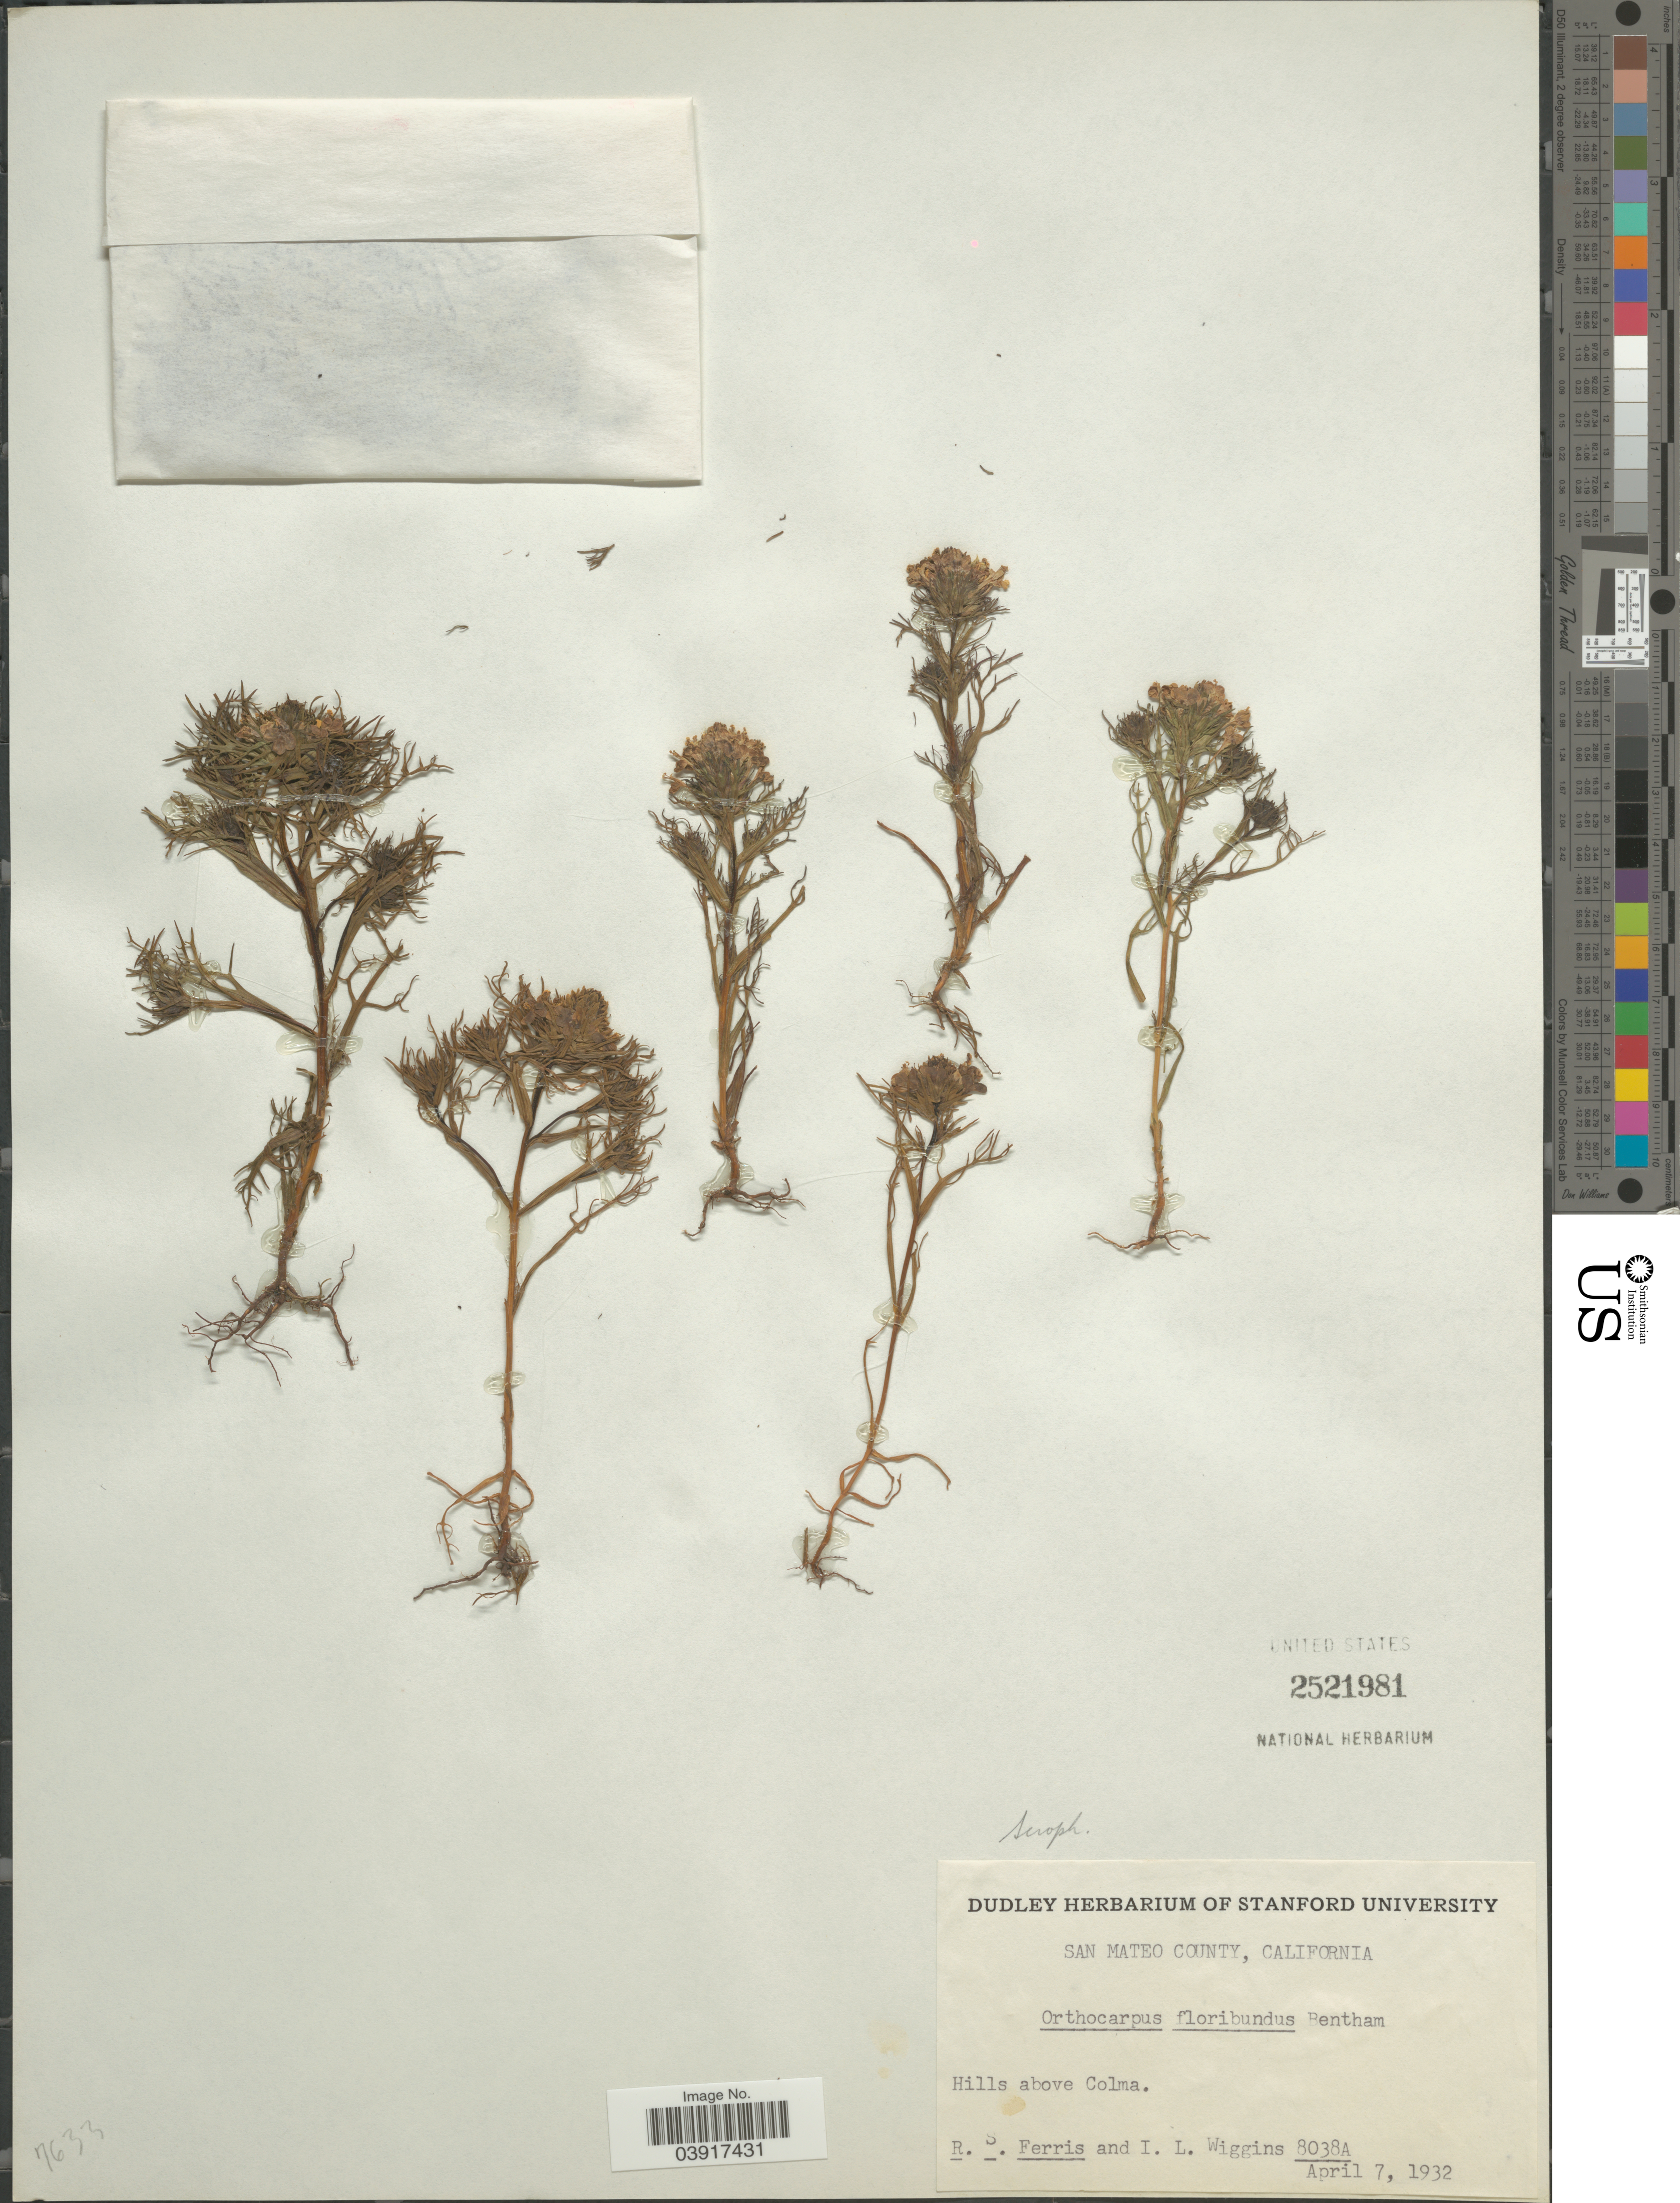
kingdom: Plantae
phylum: Tracheophyta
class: Magnoliopsida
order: Lamiales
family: Orobanchaceae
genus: Orthocarpus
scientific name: Orthocarpus floribundus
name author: Benth.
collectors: R. S. Ferris & I. L. Wiggins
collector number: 8038A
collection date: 1932-04-07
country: United States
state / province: California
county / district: San Mateo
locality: San Mateo County. Hills above Colma.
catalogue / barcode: US 2521981